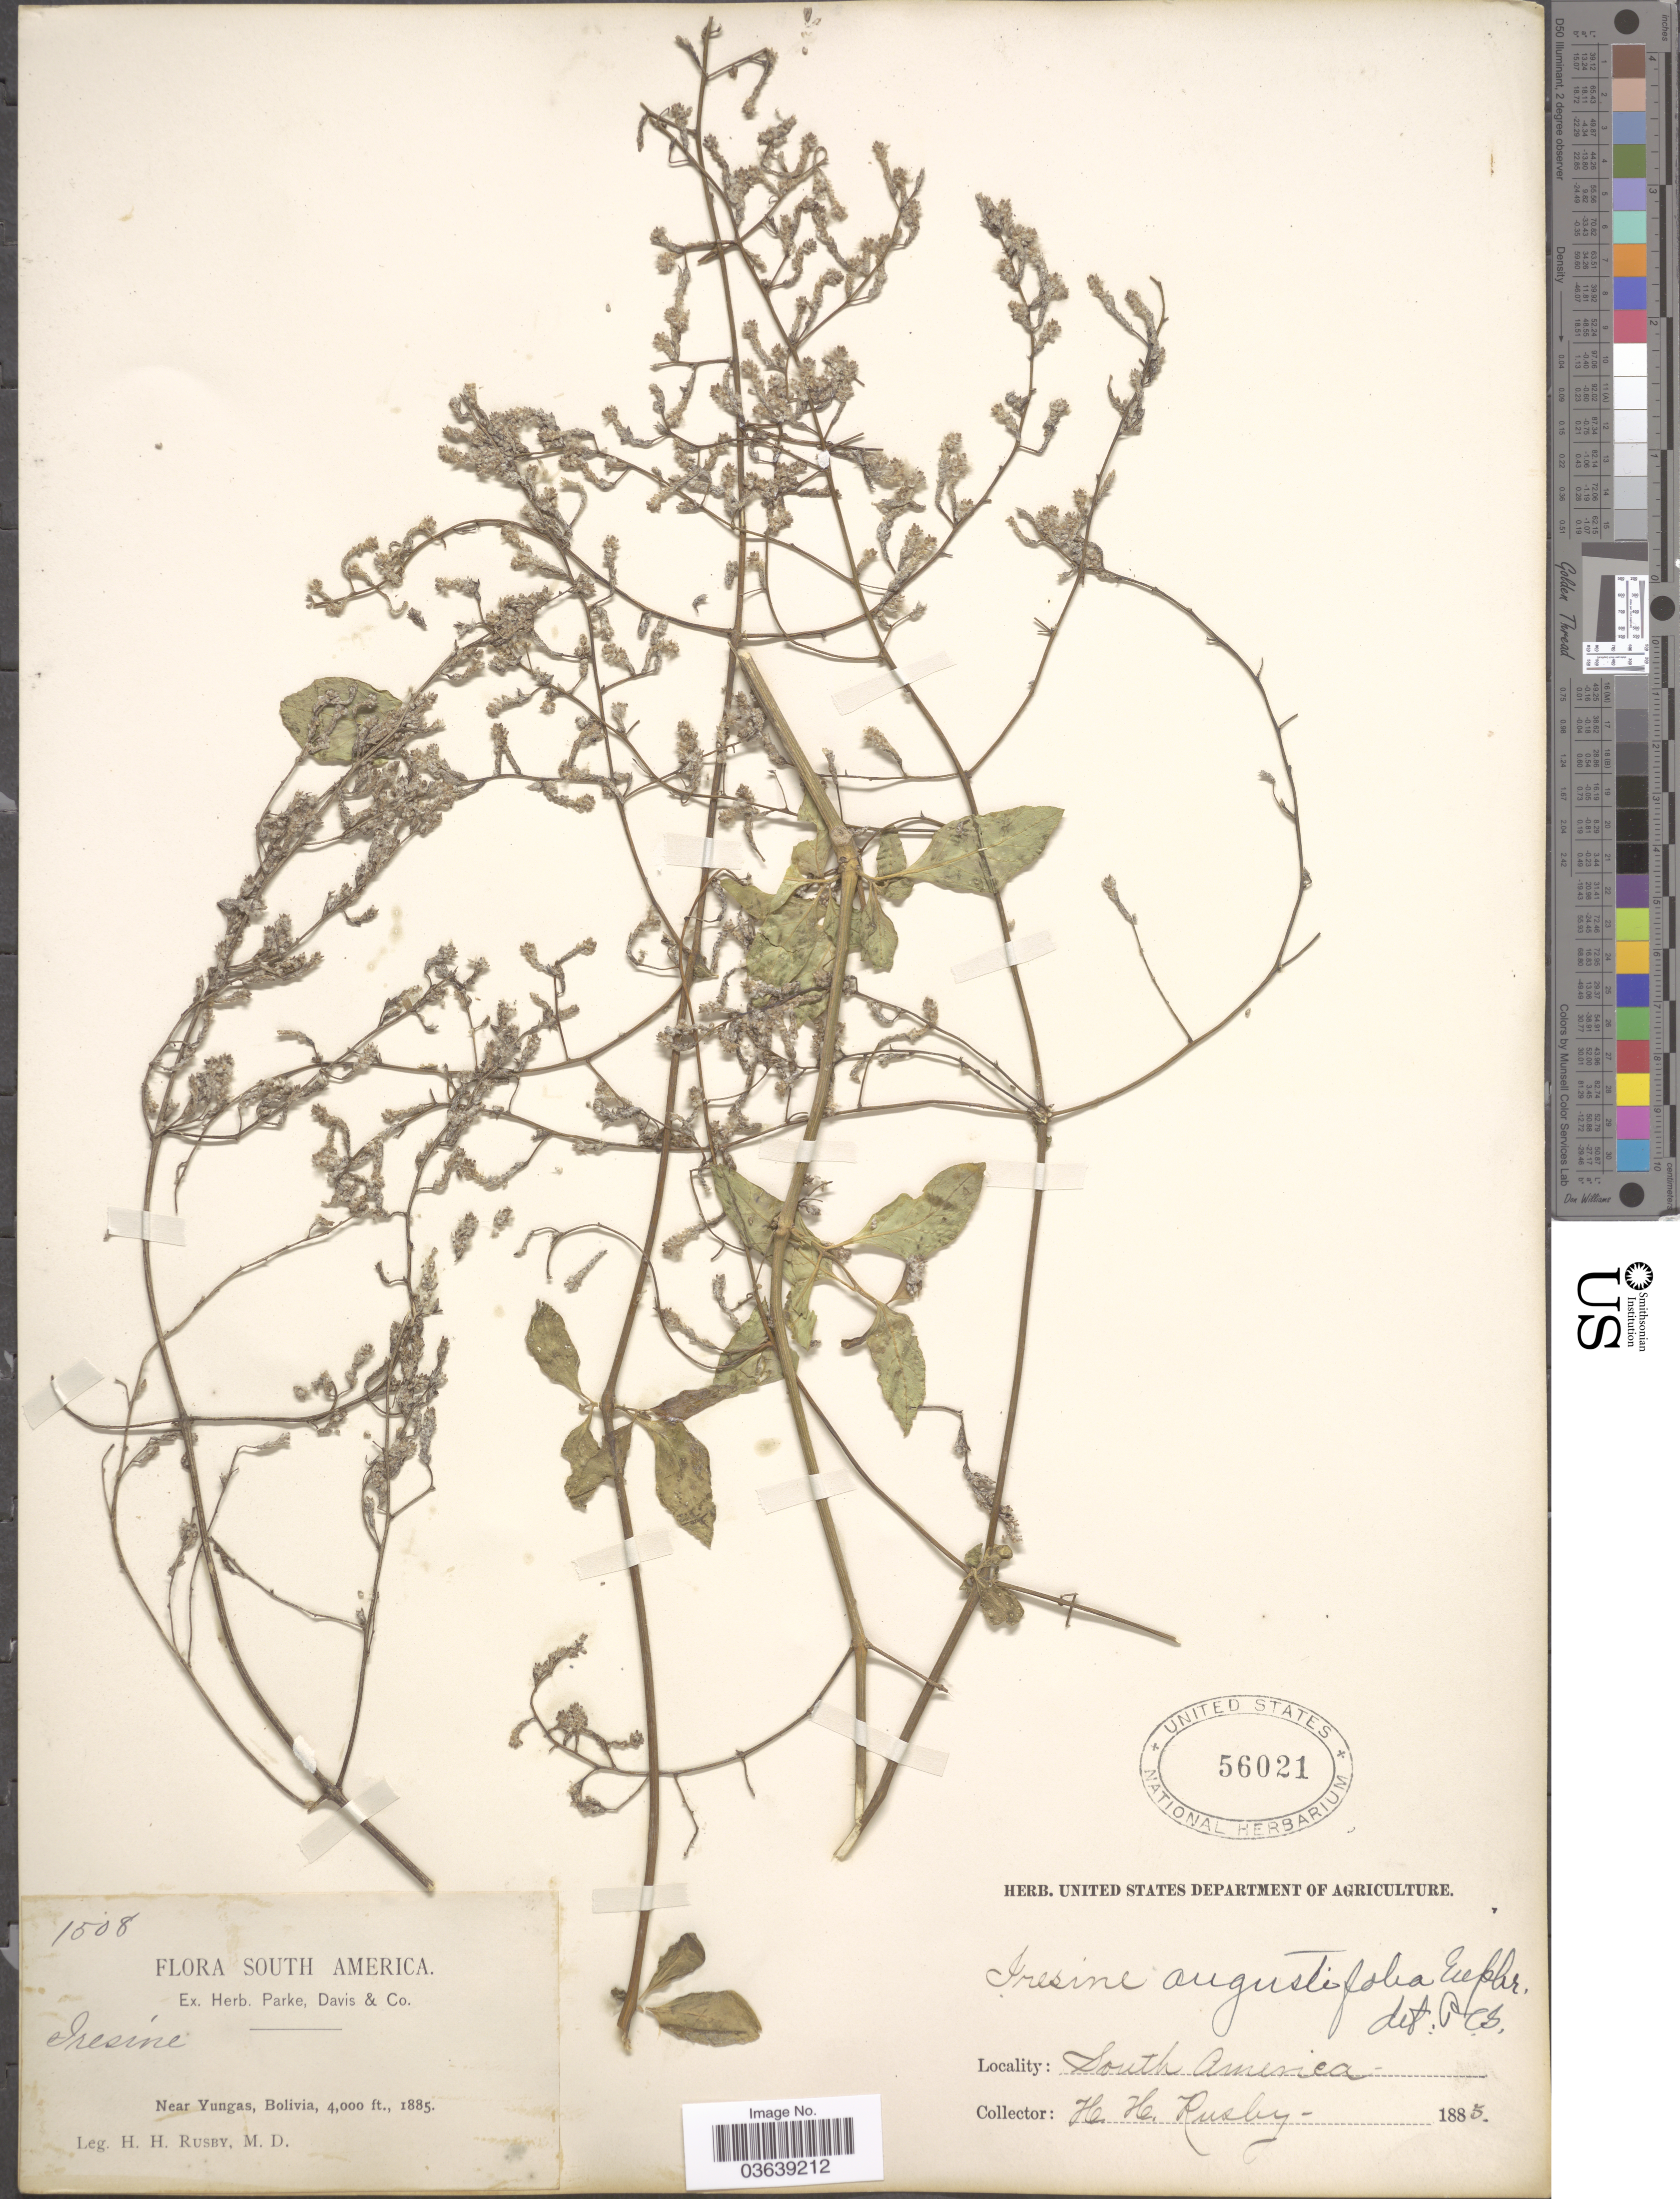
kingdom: Plantae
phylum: Tracheophyta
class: Magnoliopsida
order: Caryophyllales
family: Amaranthaceae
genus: Iresine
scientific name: Iresine angustifolia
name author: Euphrasén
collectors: H. H. Rusby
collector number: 1508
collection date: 1885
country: Bolivia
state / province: La Paz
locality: Near Yungas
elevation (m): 1219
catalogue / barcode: US 56021